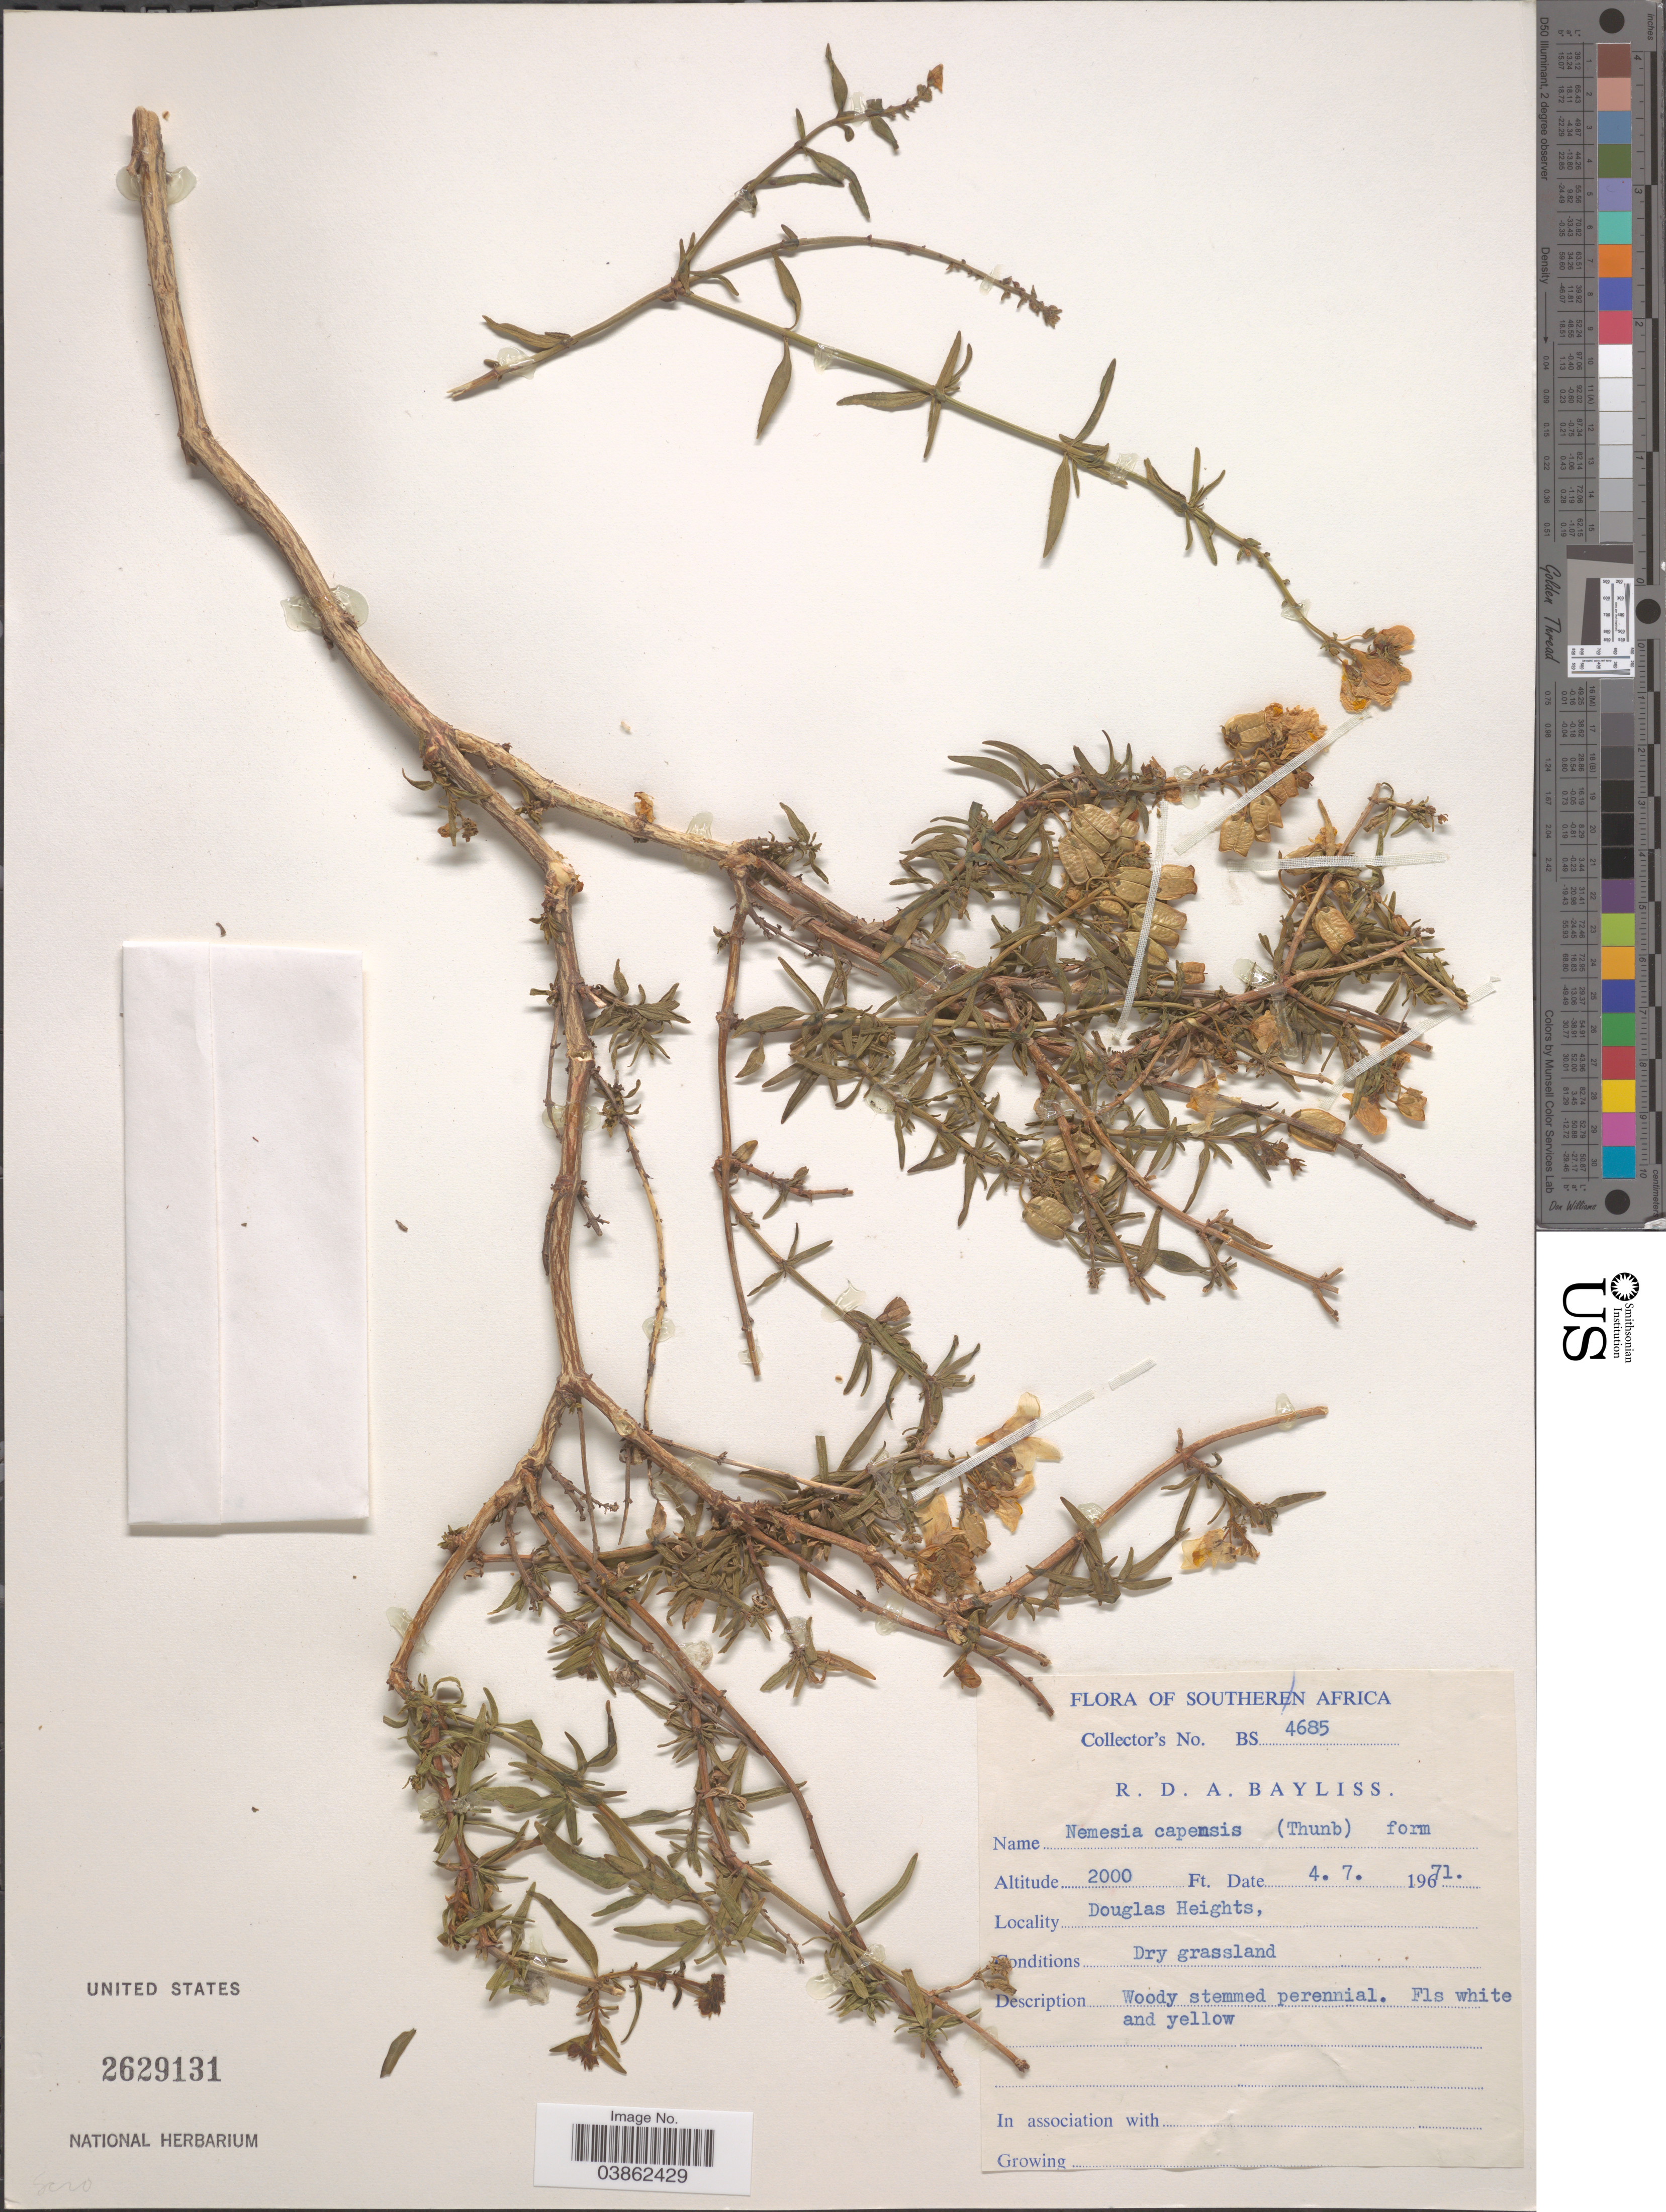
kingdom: Plantae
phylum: Tracheophyta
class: Magnoliopsida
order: Lamiales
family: Scrophulariaceae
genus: Nemesia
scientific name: Nemesia capensis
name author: Kuntze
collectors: R. Bayliss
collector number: BS4685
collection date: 1971-07-04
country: South Africa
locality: Southern Africa. Douglas Heights.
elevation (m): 610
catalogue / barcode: US 2629131